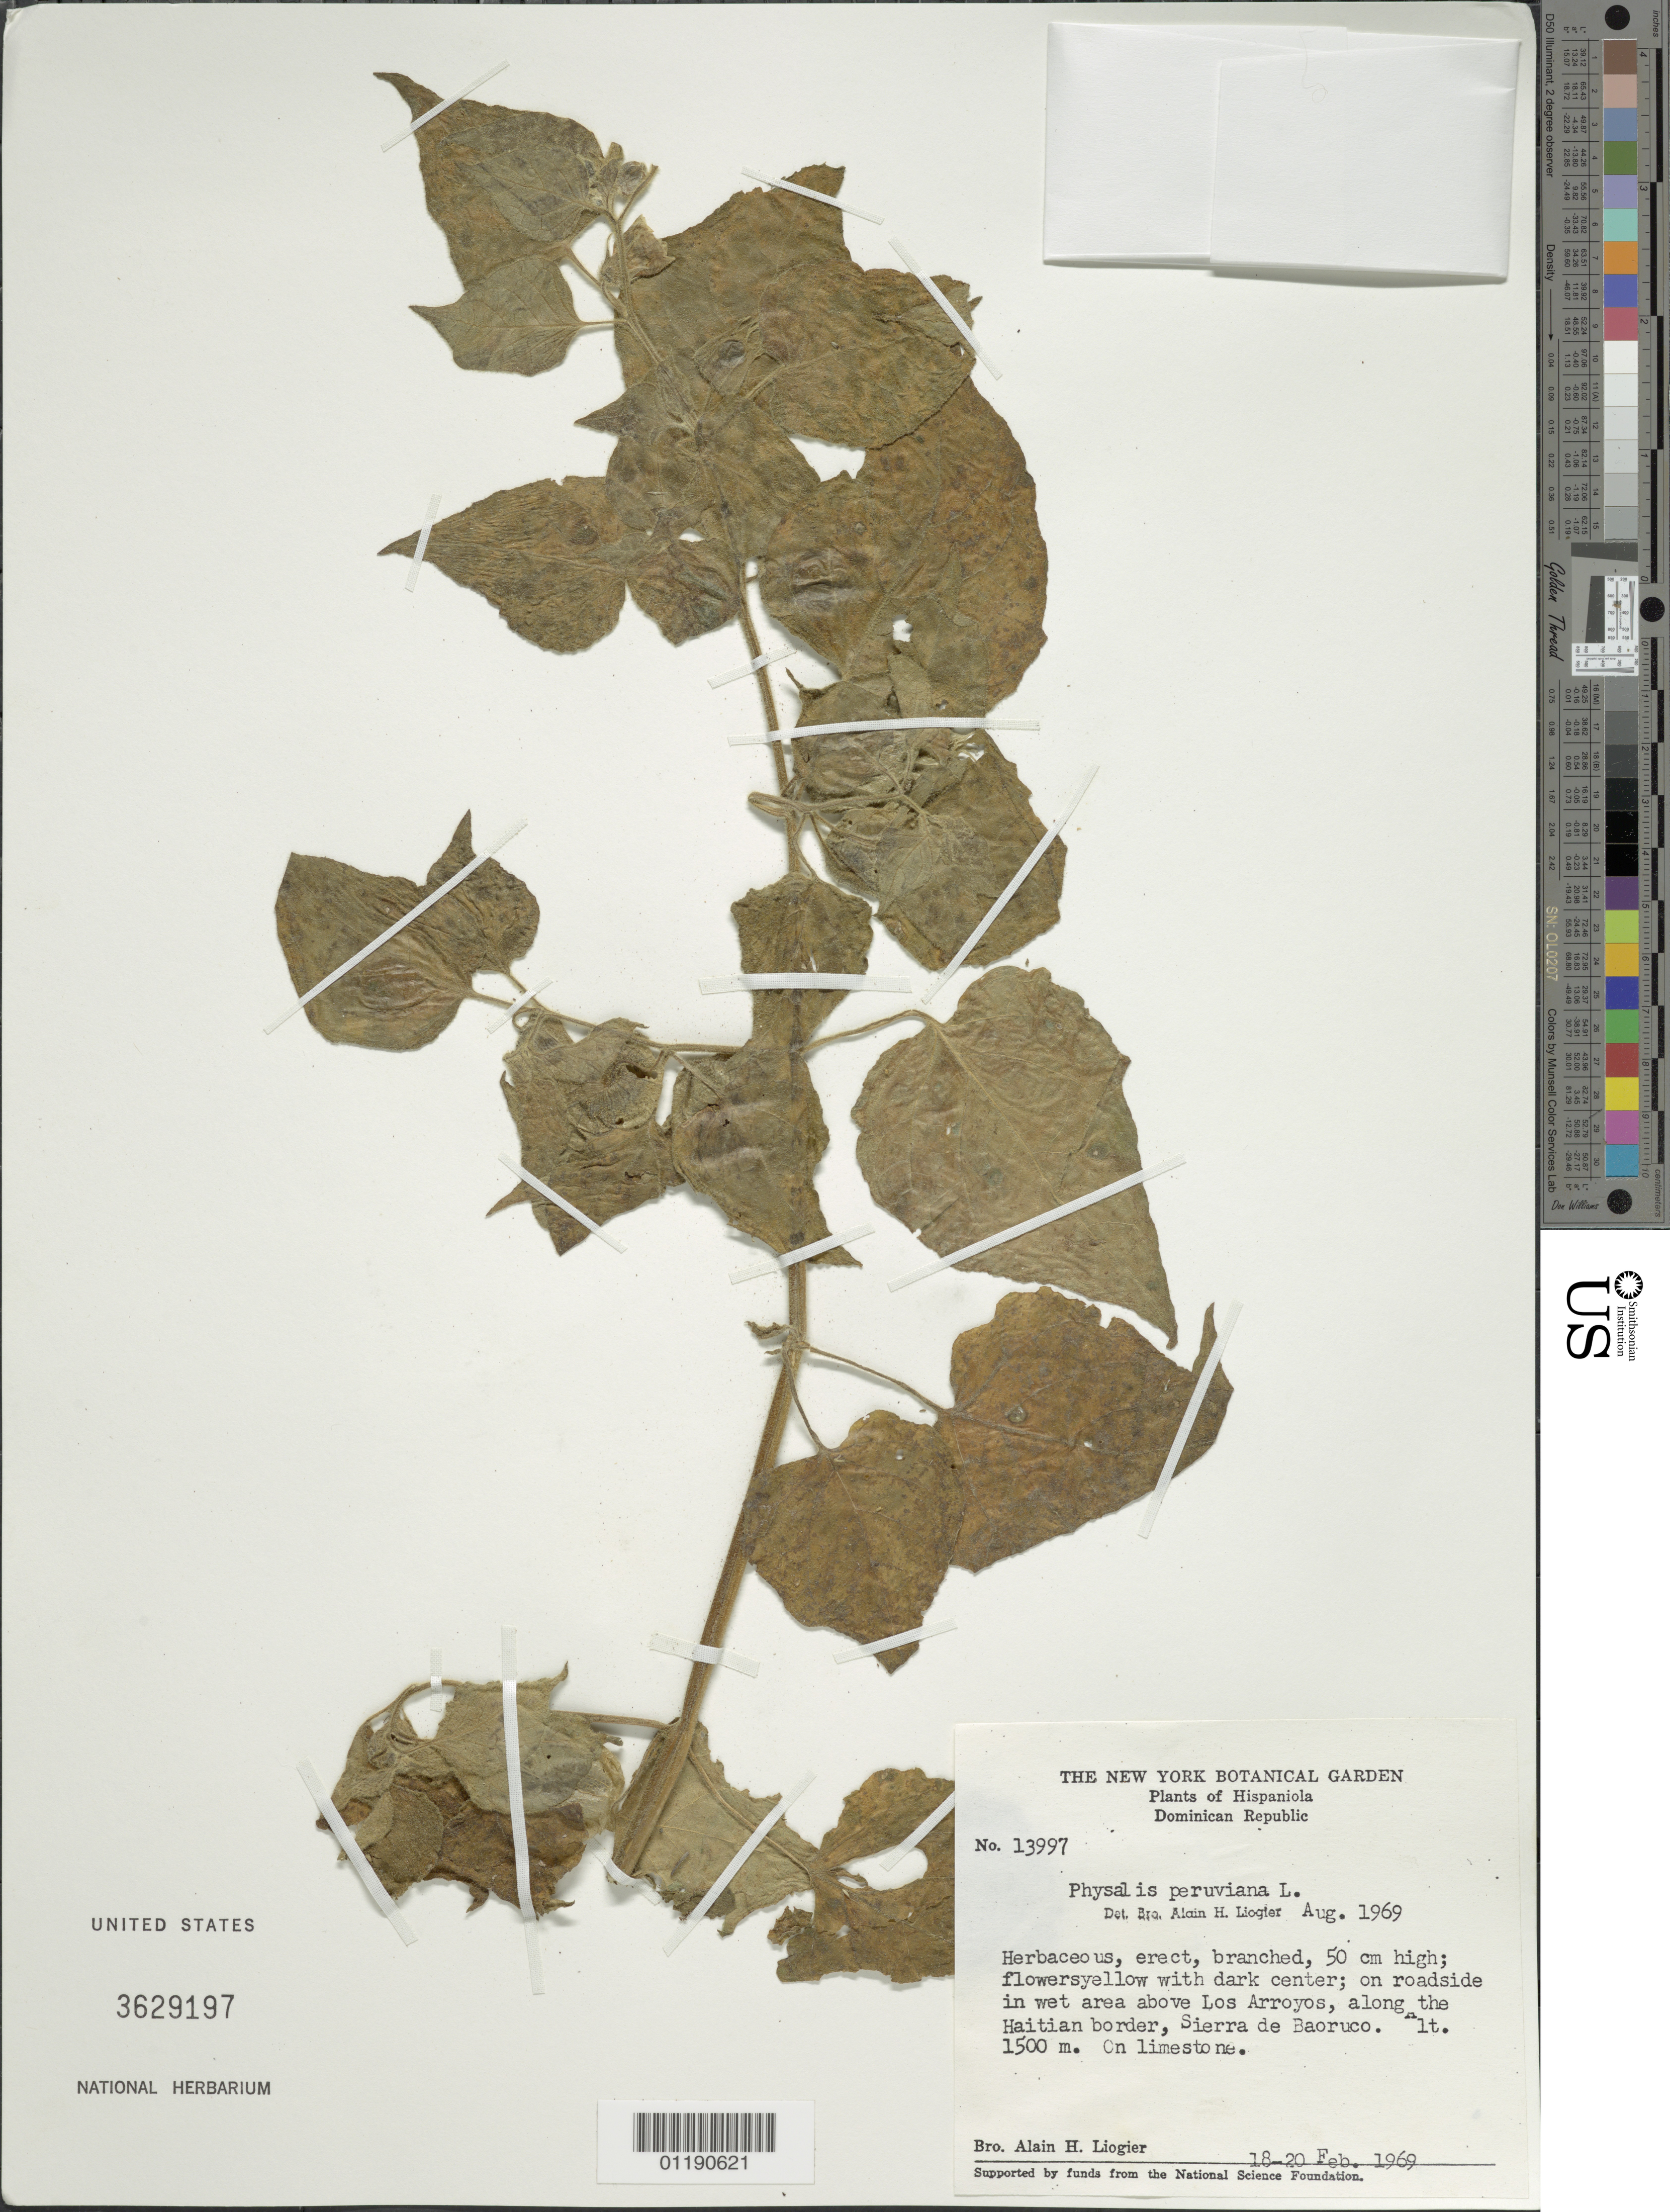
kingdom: Plantae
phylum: Tracheophyta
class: Magnoliopsida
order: Solanales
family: Solanaceae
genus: Physalis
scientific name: Physalis peruviana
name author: L.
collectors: A. H. Liogier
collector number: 13997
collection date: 1969-02-18/1969-02-20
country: Dominican Republic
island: Hispaniola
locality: Above Los Arroyos, along the Haitian border, Sierra de Baoruco.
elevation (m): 1500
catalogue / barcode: US 3629197